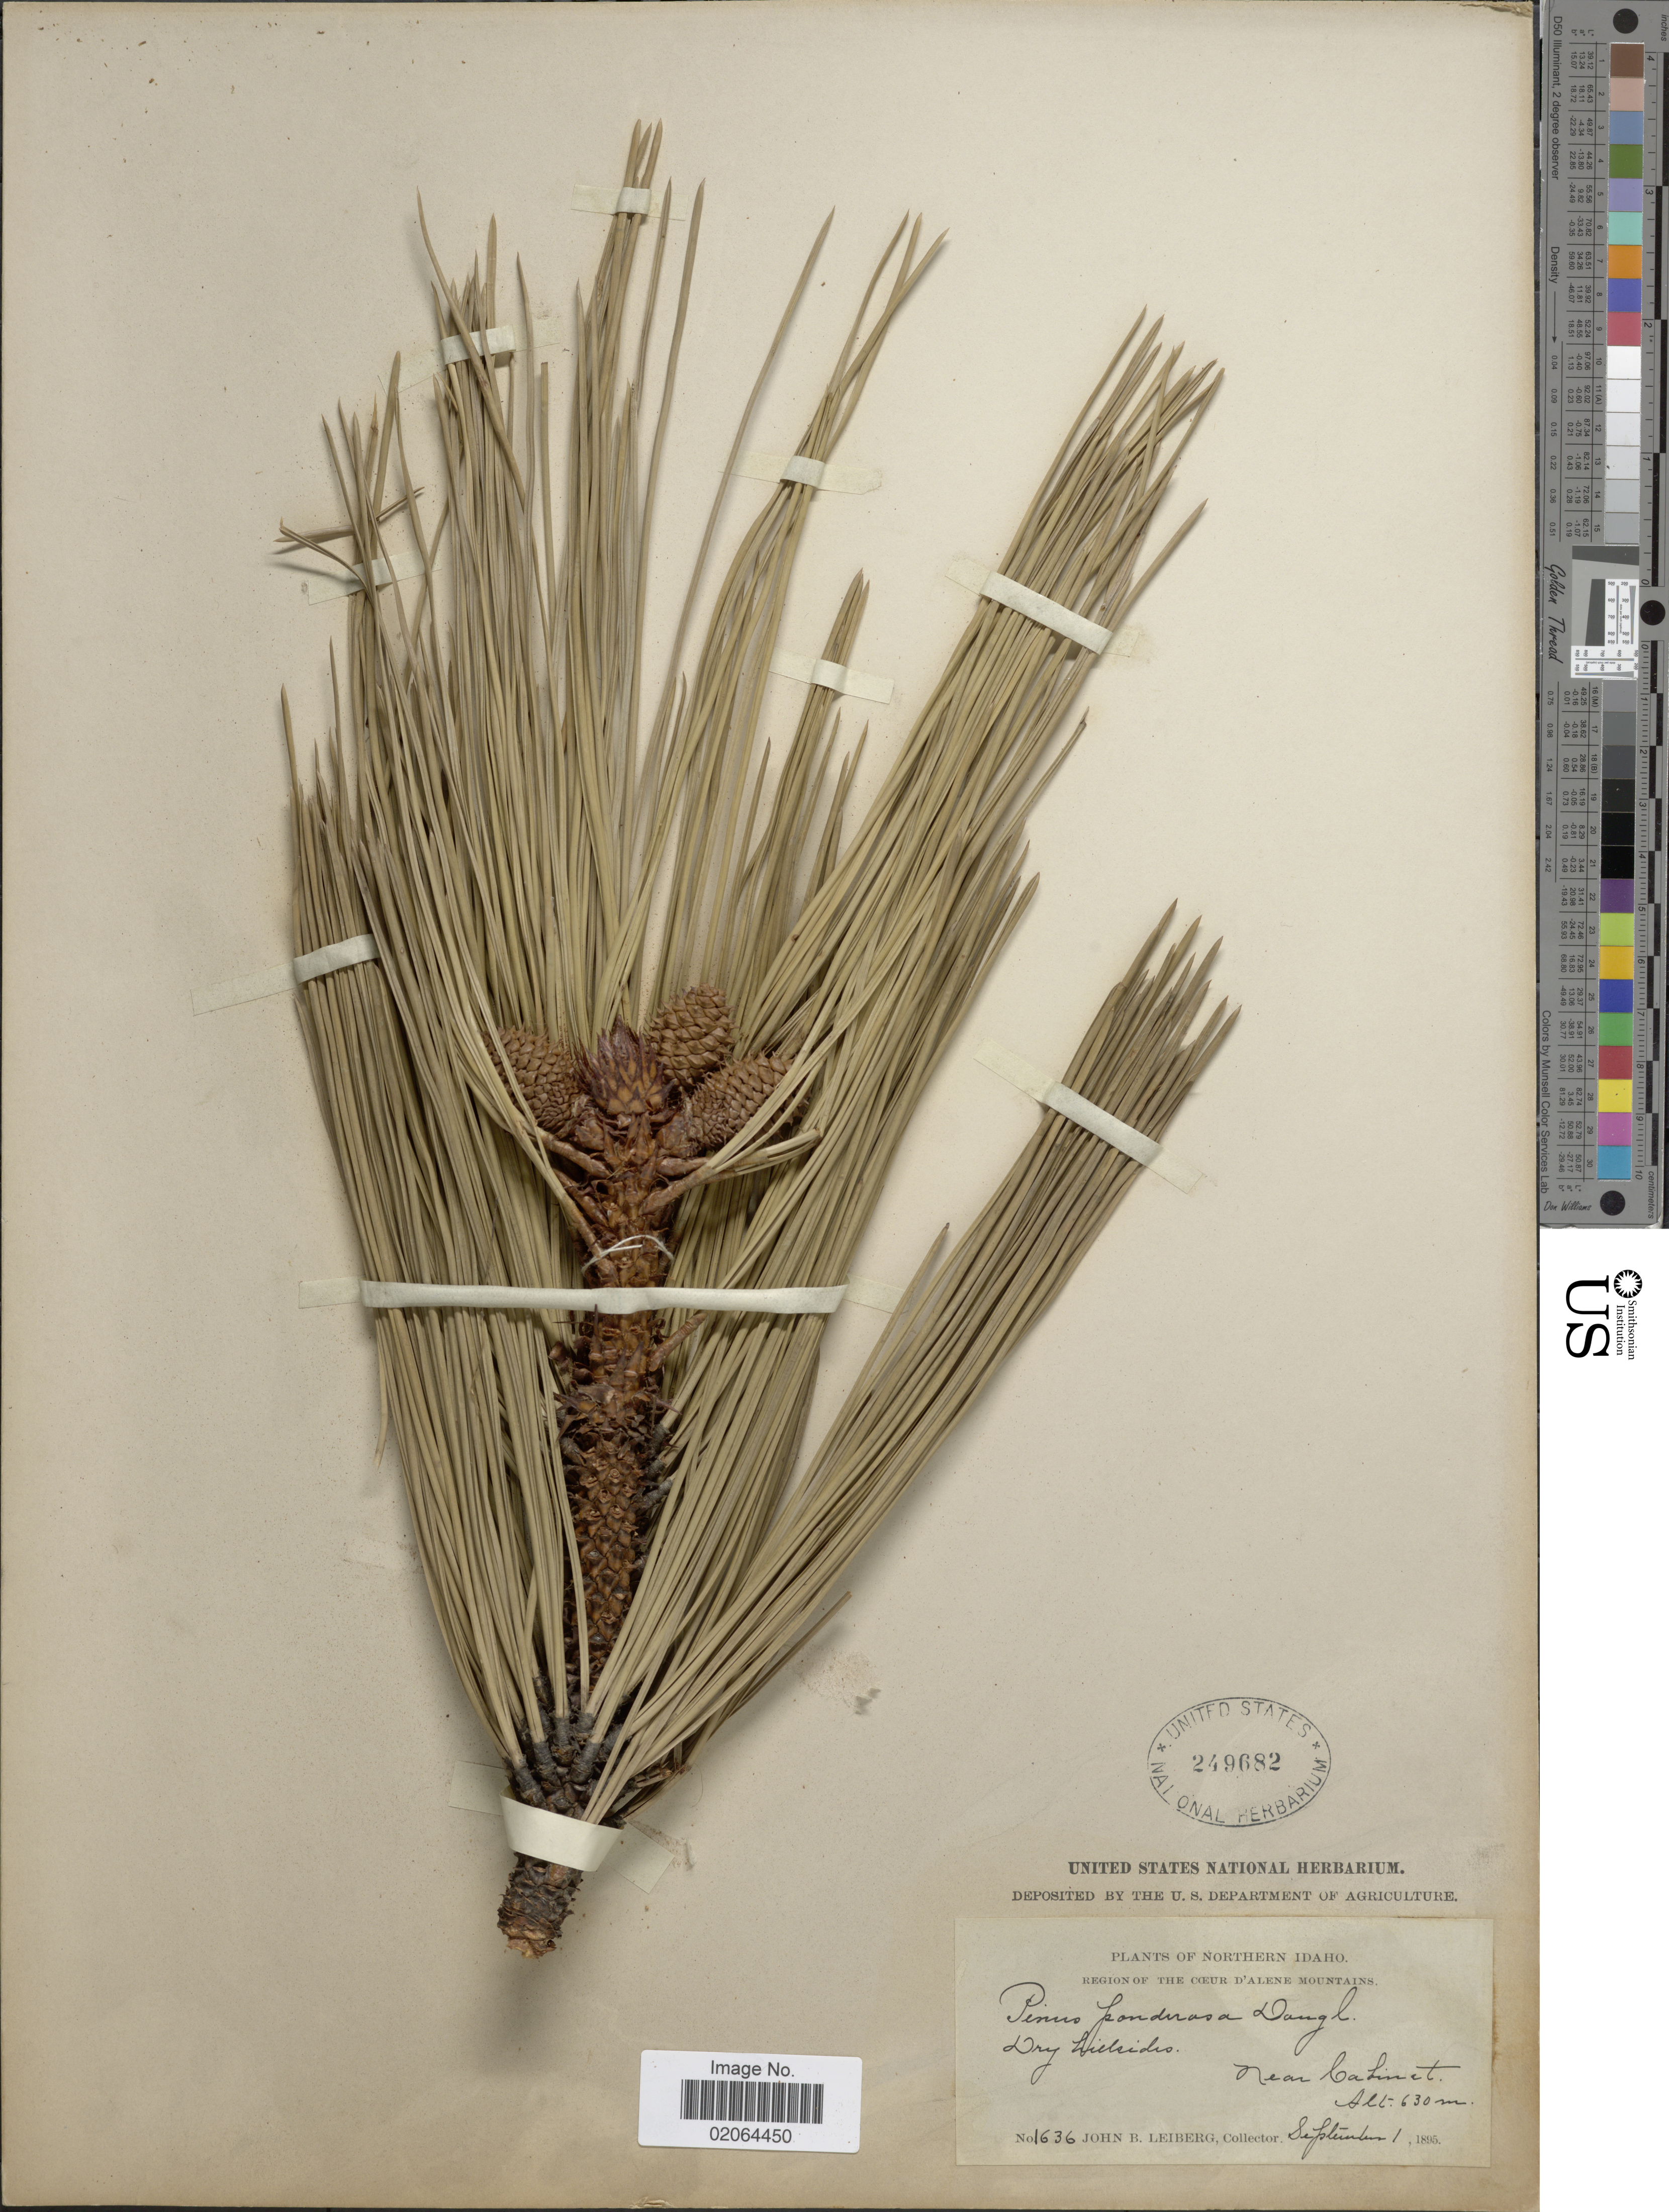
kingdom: Plantae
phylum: Tracheophyta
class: Pinopsida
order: Pinales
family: Pinaceae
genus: Pinus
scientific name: Pinus ponderosa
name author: Douglas ex C. Lawson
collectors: J. Leiberg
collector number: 1636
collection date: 1895-09-01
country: United States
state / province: Idaho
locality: Northern Idaho Dry hillsides,, Near Cabinet.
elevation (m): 630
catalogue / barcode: US 249682